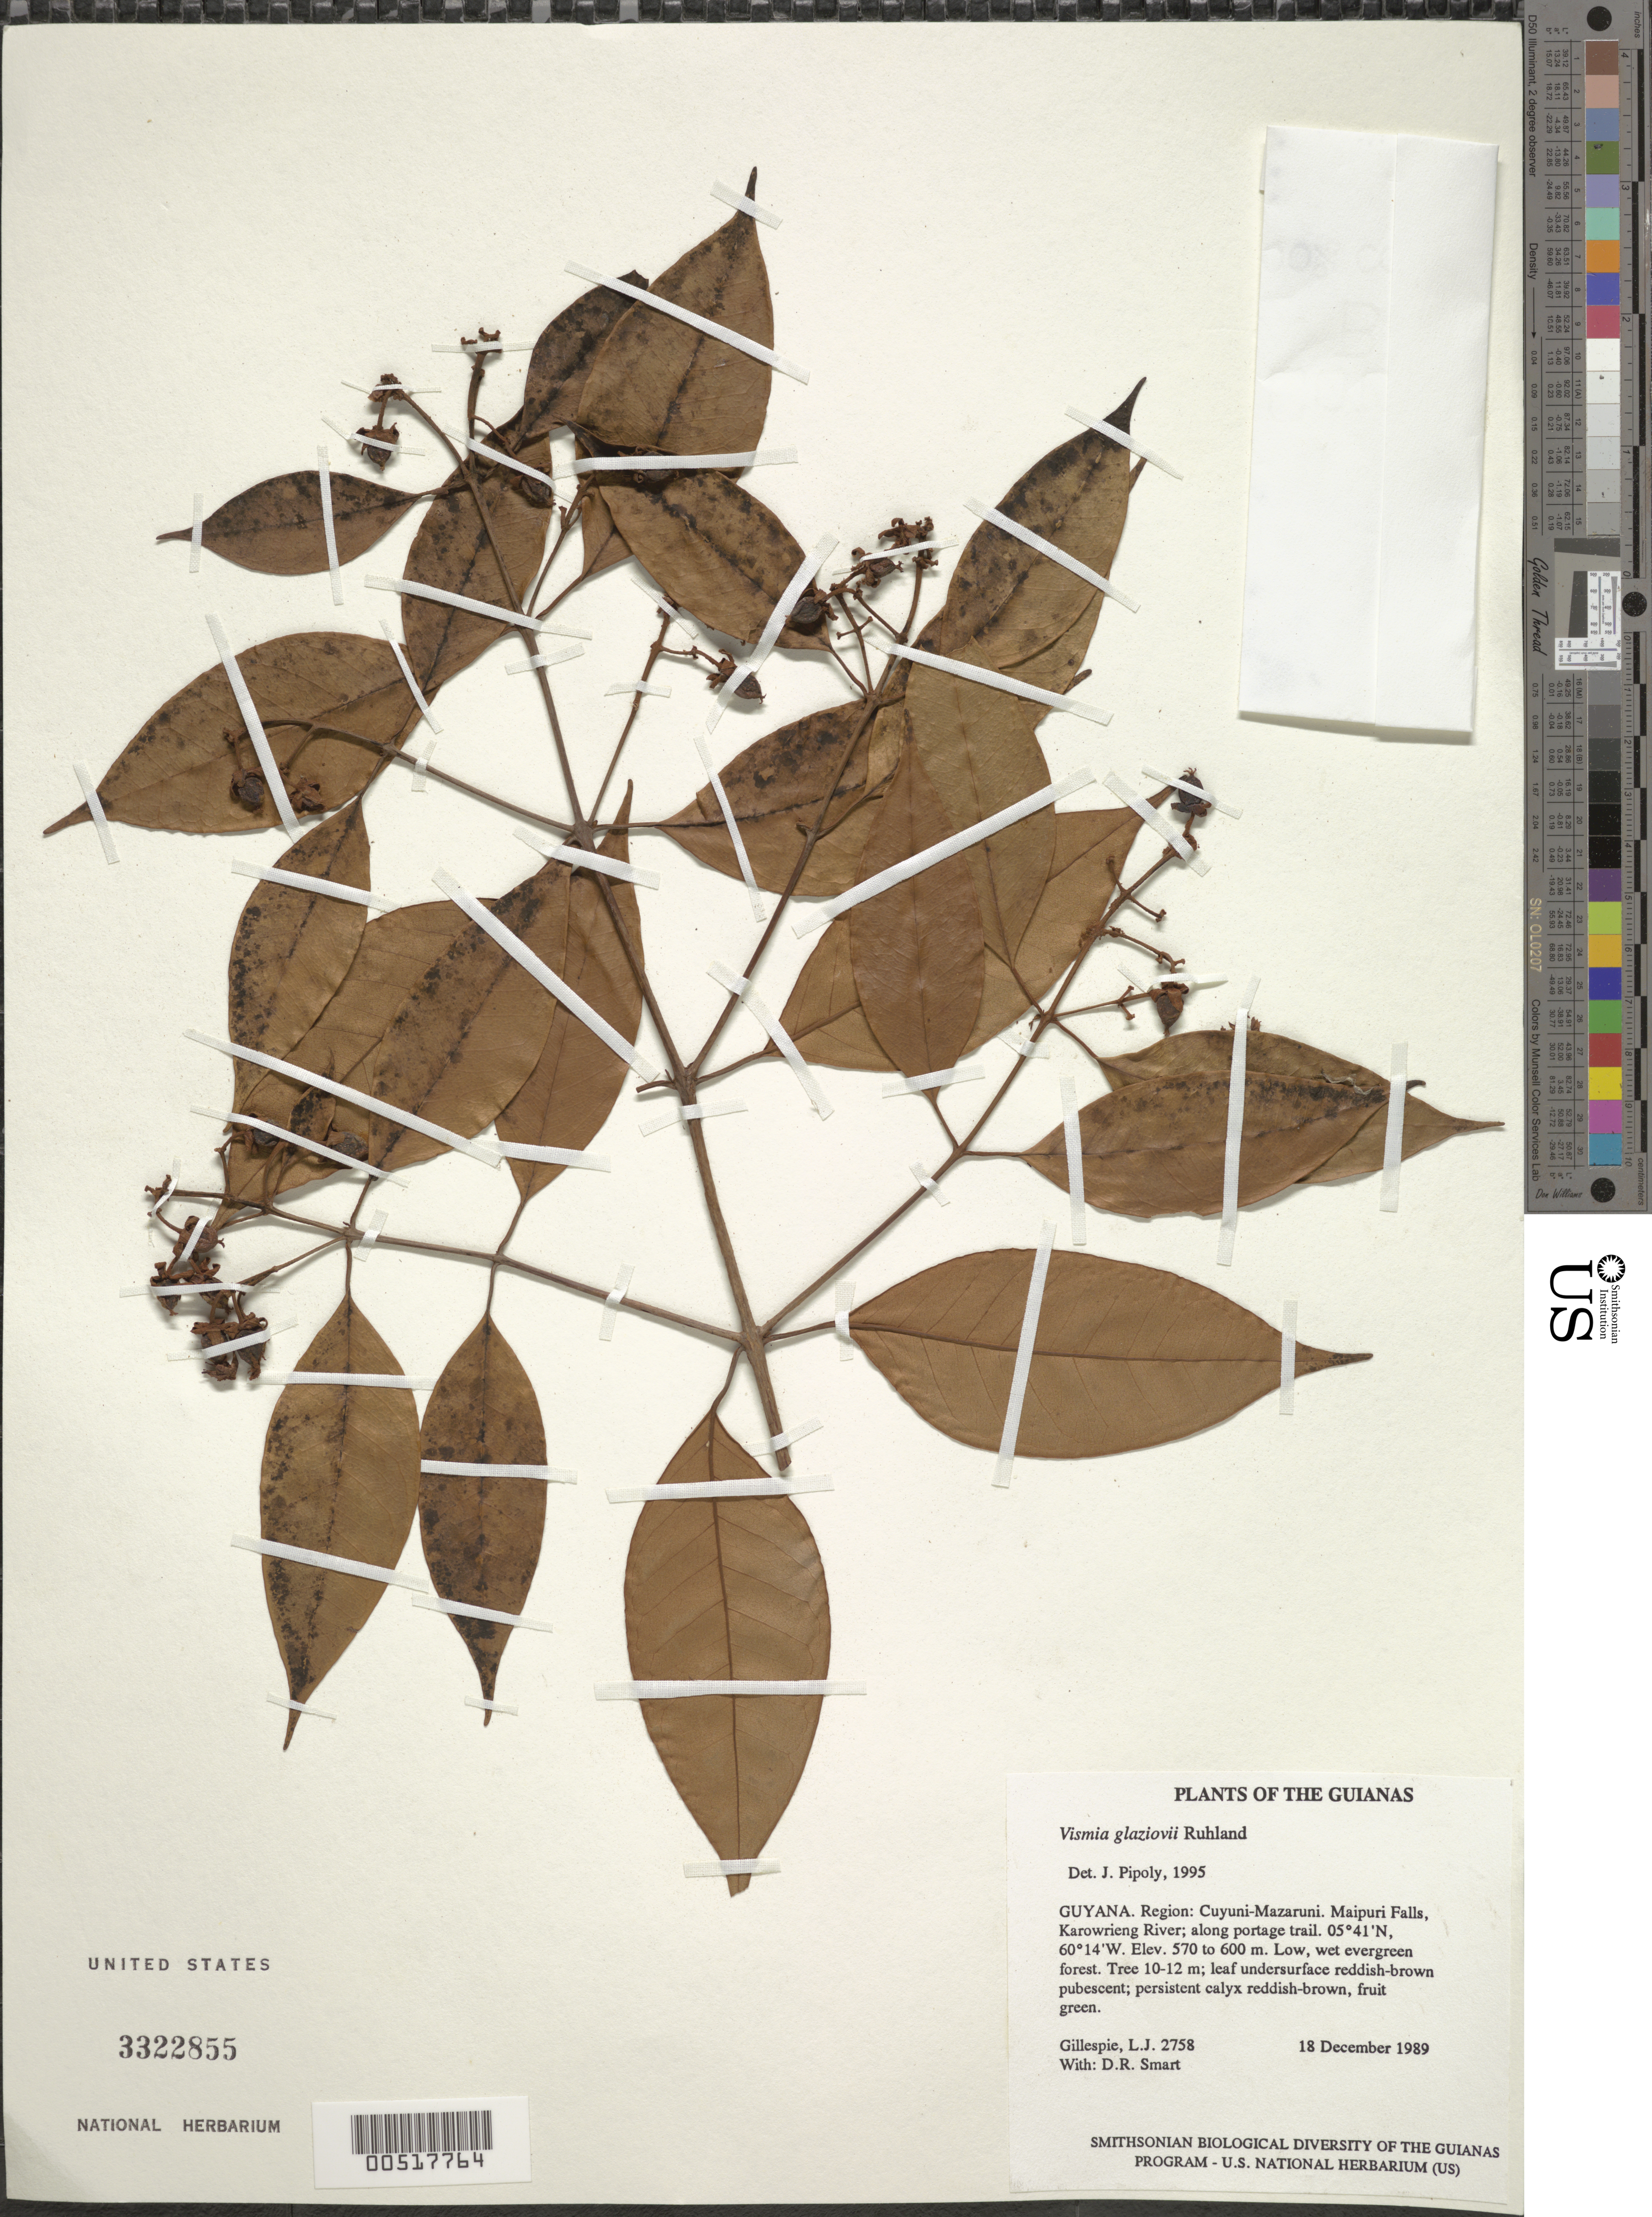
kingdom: Plantae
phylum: Tracheophyta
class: Magnoliopsida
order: Malpighiales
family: Hypericaceae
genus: Vismia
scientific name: Vismia glaziovii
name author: Ruhland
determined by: Pipoly, J. J., III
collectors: L. J. Gillespie & D. R. Smart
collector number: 2758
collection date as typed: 18 December 1989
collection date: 1989-12-18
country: Guyana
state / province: Cuyuni-Mazaruni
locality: Maipuri Falls, Karowrieng River; along portage trail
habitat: Low, wet evergreen forest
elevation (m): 570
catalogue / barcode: US 3322855